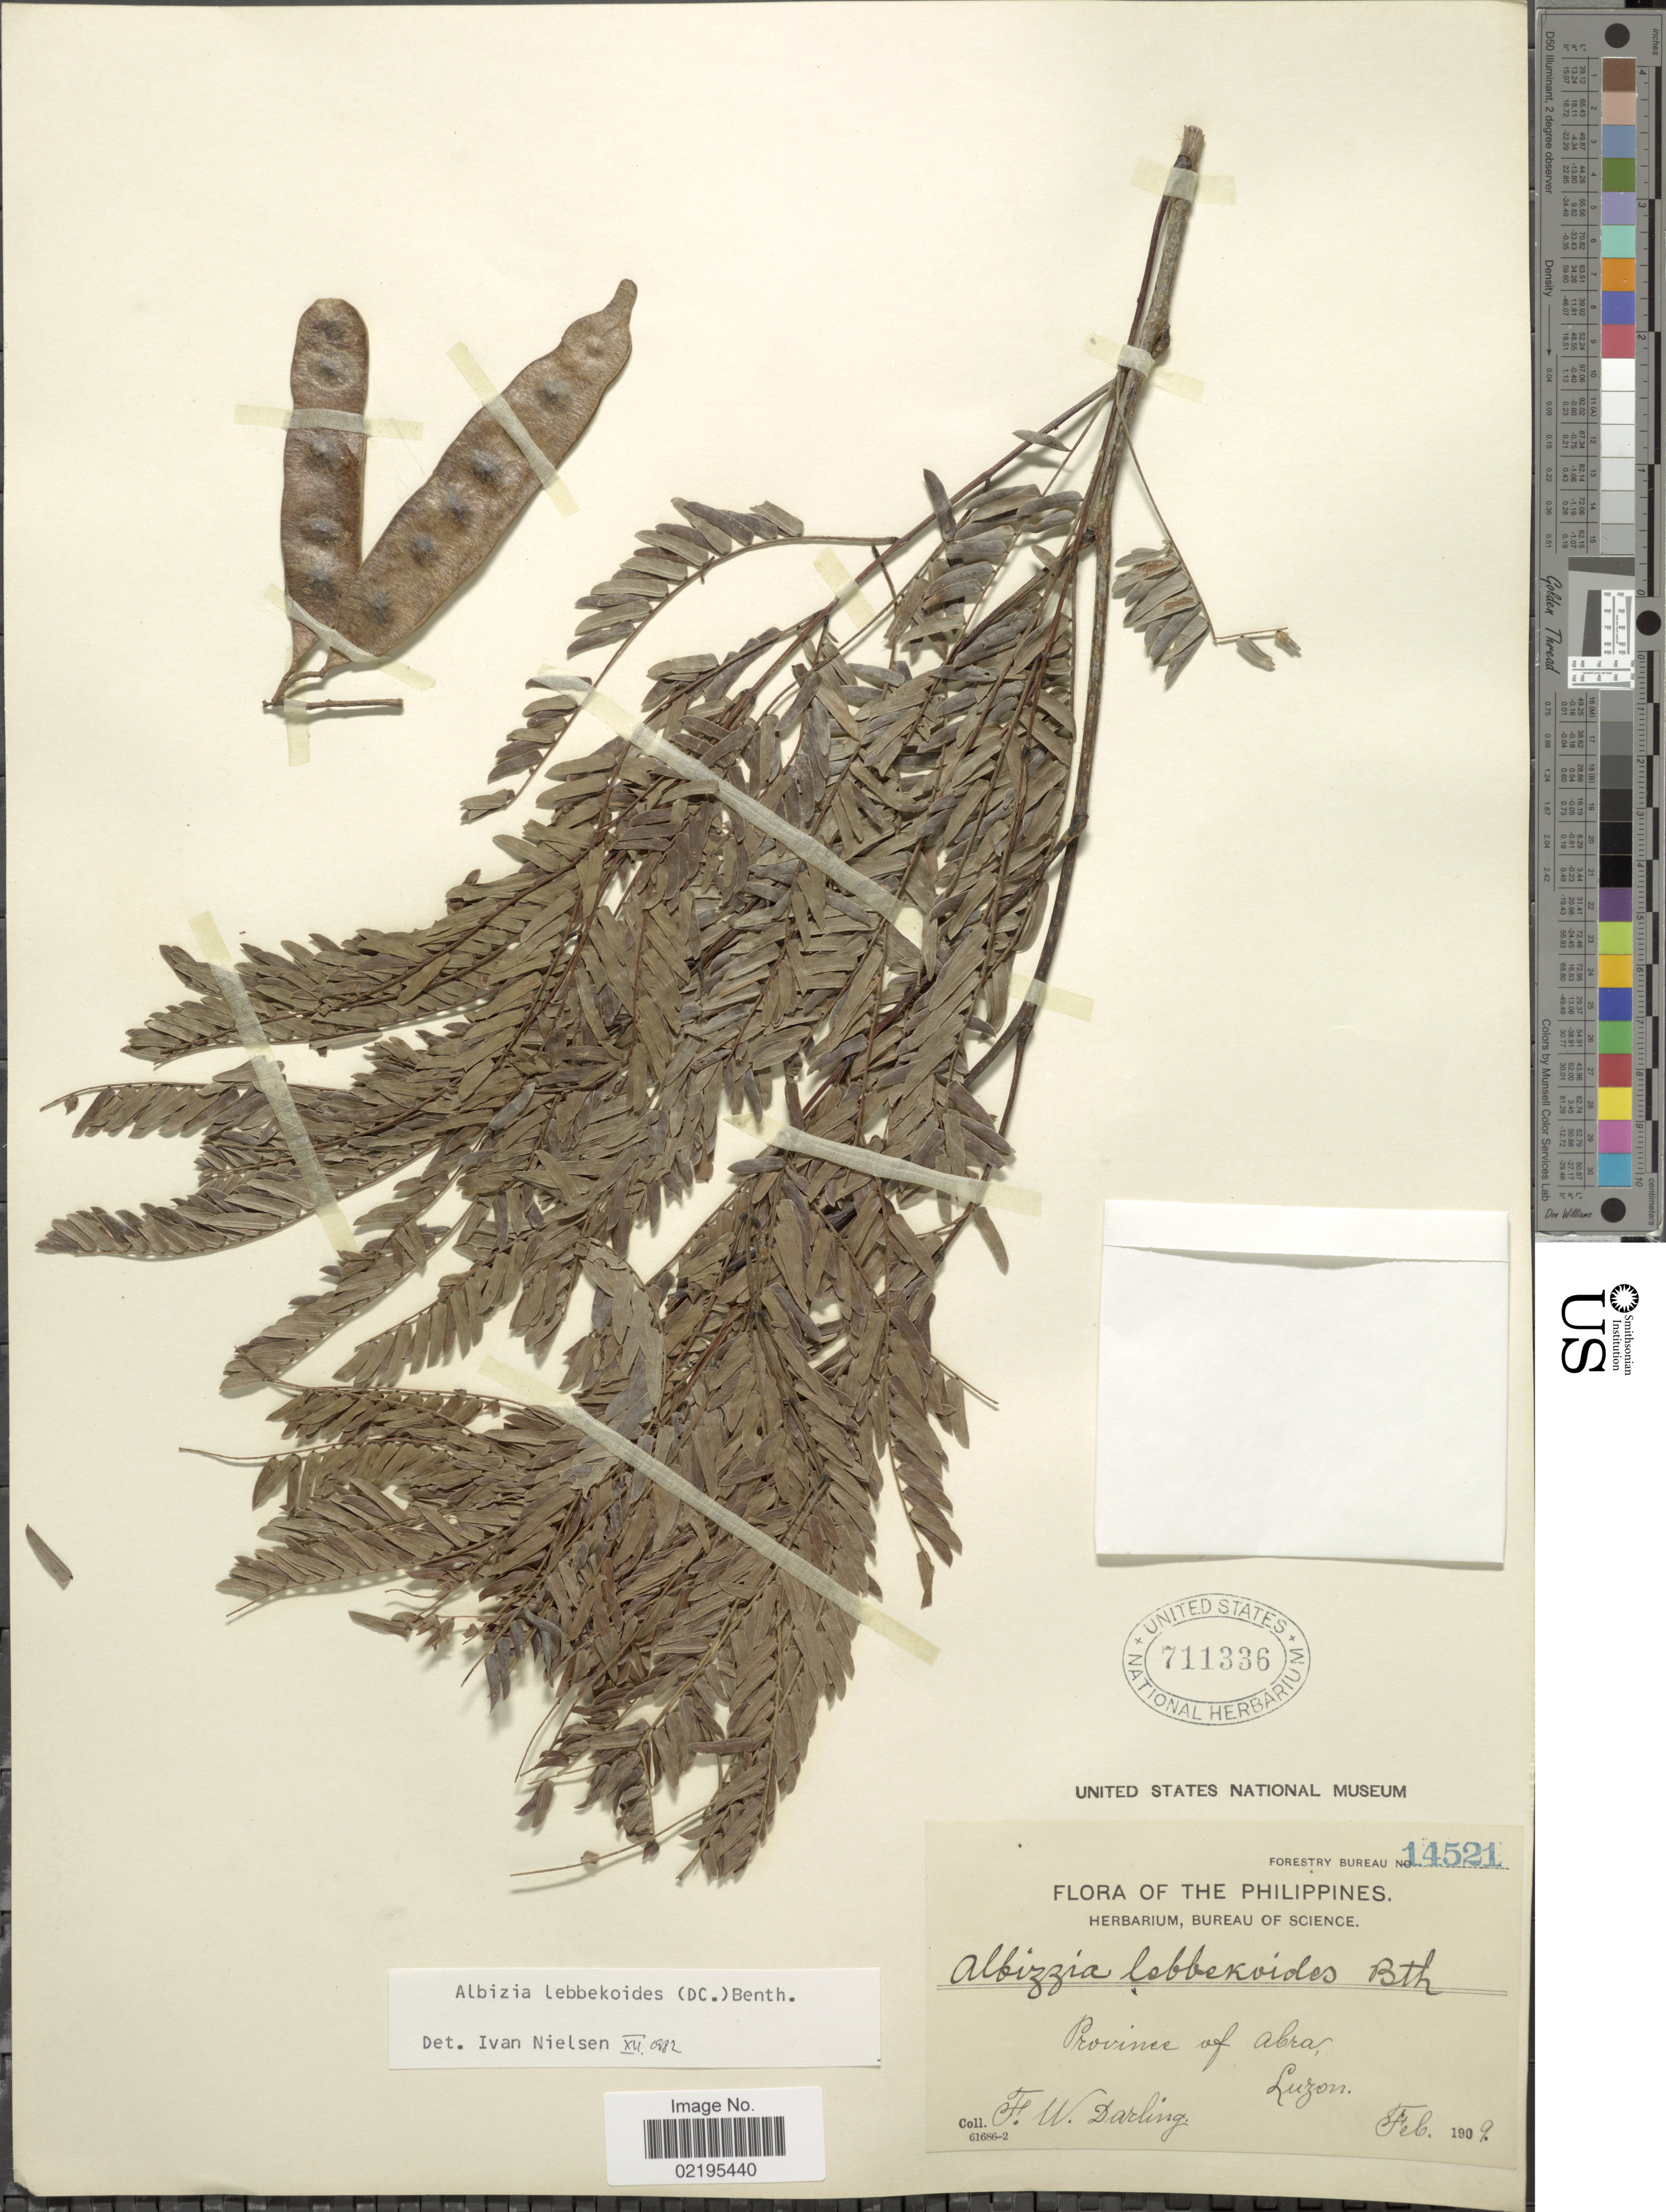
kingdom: Plantae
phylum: Tracheophyta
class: Magnoliopsida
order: Fabales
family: Fabaceae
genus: Albizia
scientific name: Albizia lebbekoides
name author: (DC.) Benth.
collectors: F. Darling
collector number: Forestry Bureau 14521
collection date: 1909-02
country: Philippines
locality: Province of Abra, Luzon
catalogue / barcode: US 711336